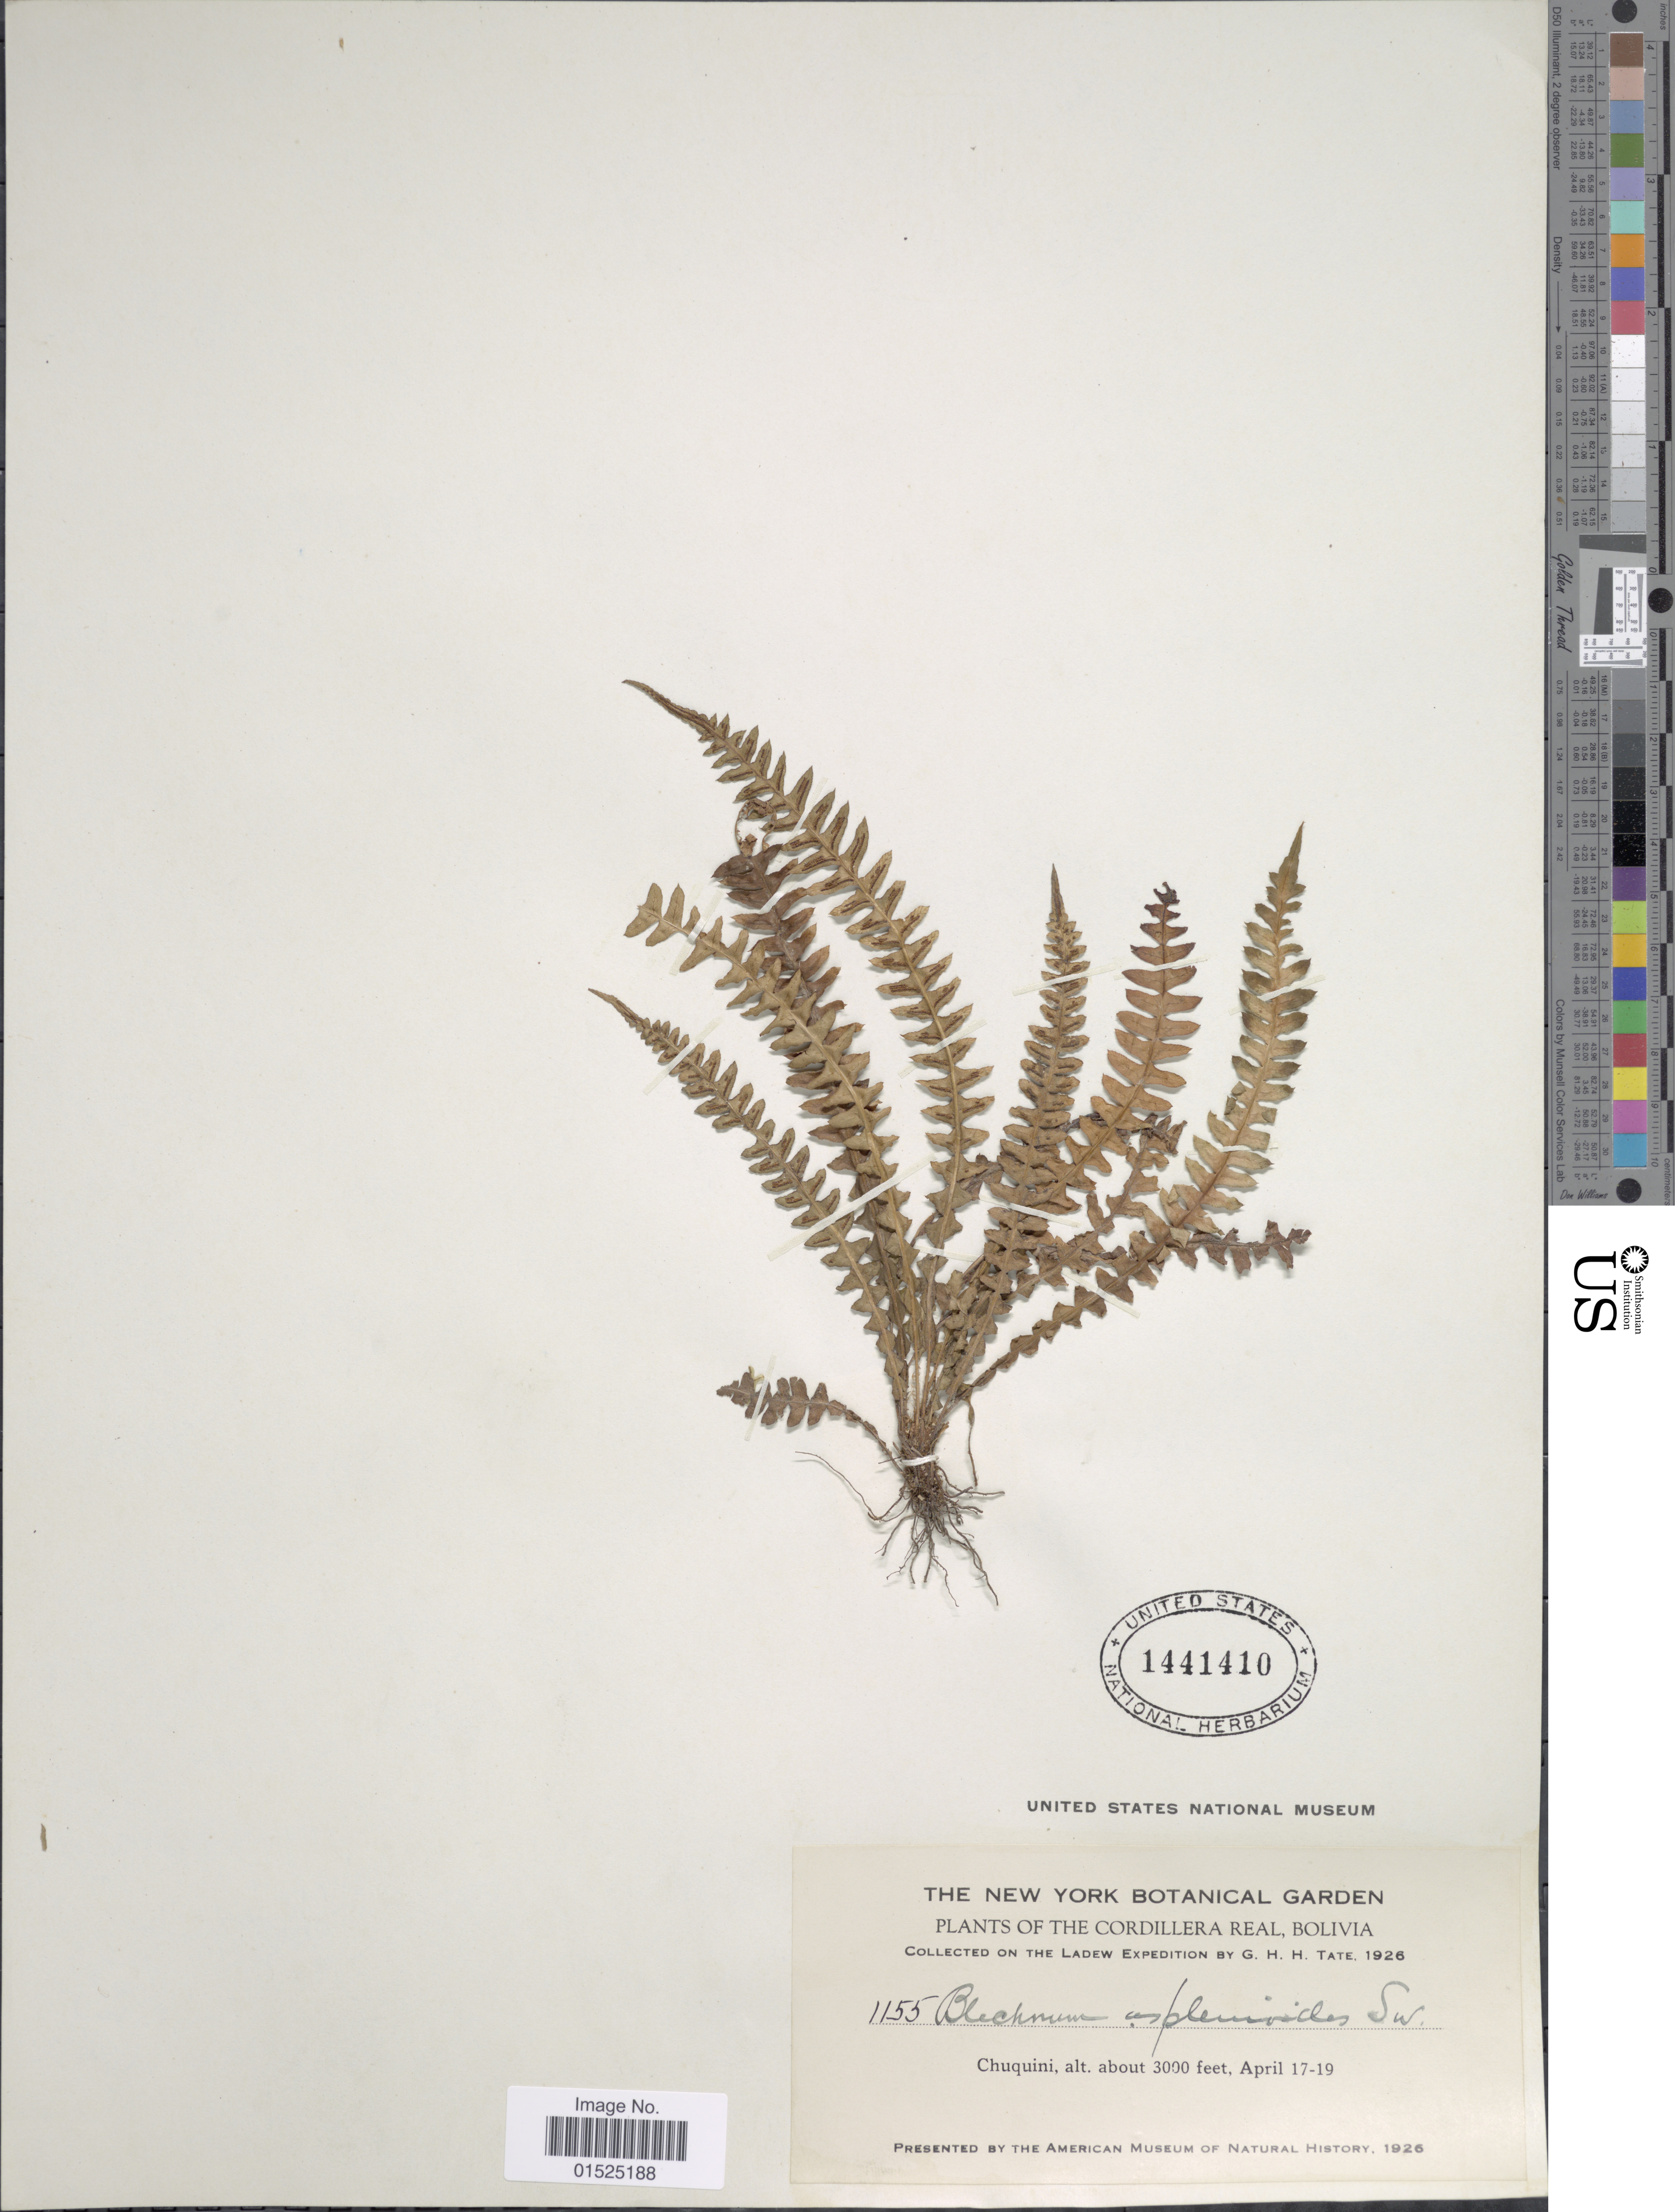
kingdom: Plantae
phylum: Tracheophyta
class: Polypodiopsida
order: Polypodiales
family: Blechnaceae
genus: Blechnum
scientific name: Blechnum asplenioides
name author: Sw.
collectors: G. H. H.Tate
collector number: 1155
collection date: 1926-04-17/1926-04-19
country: Bolivia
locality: Cordillera Real, Chuquini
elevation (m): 914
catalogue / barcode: US 1441410